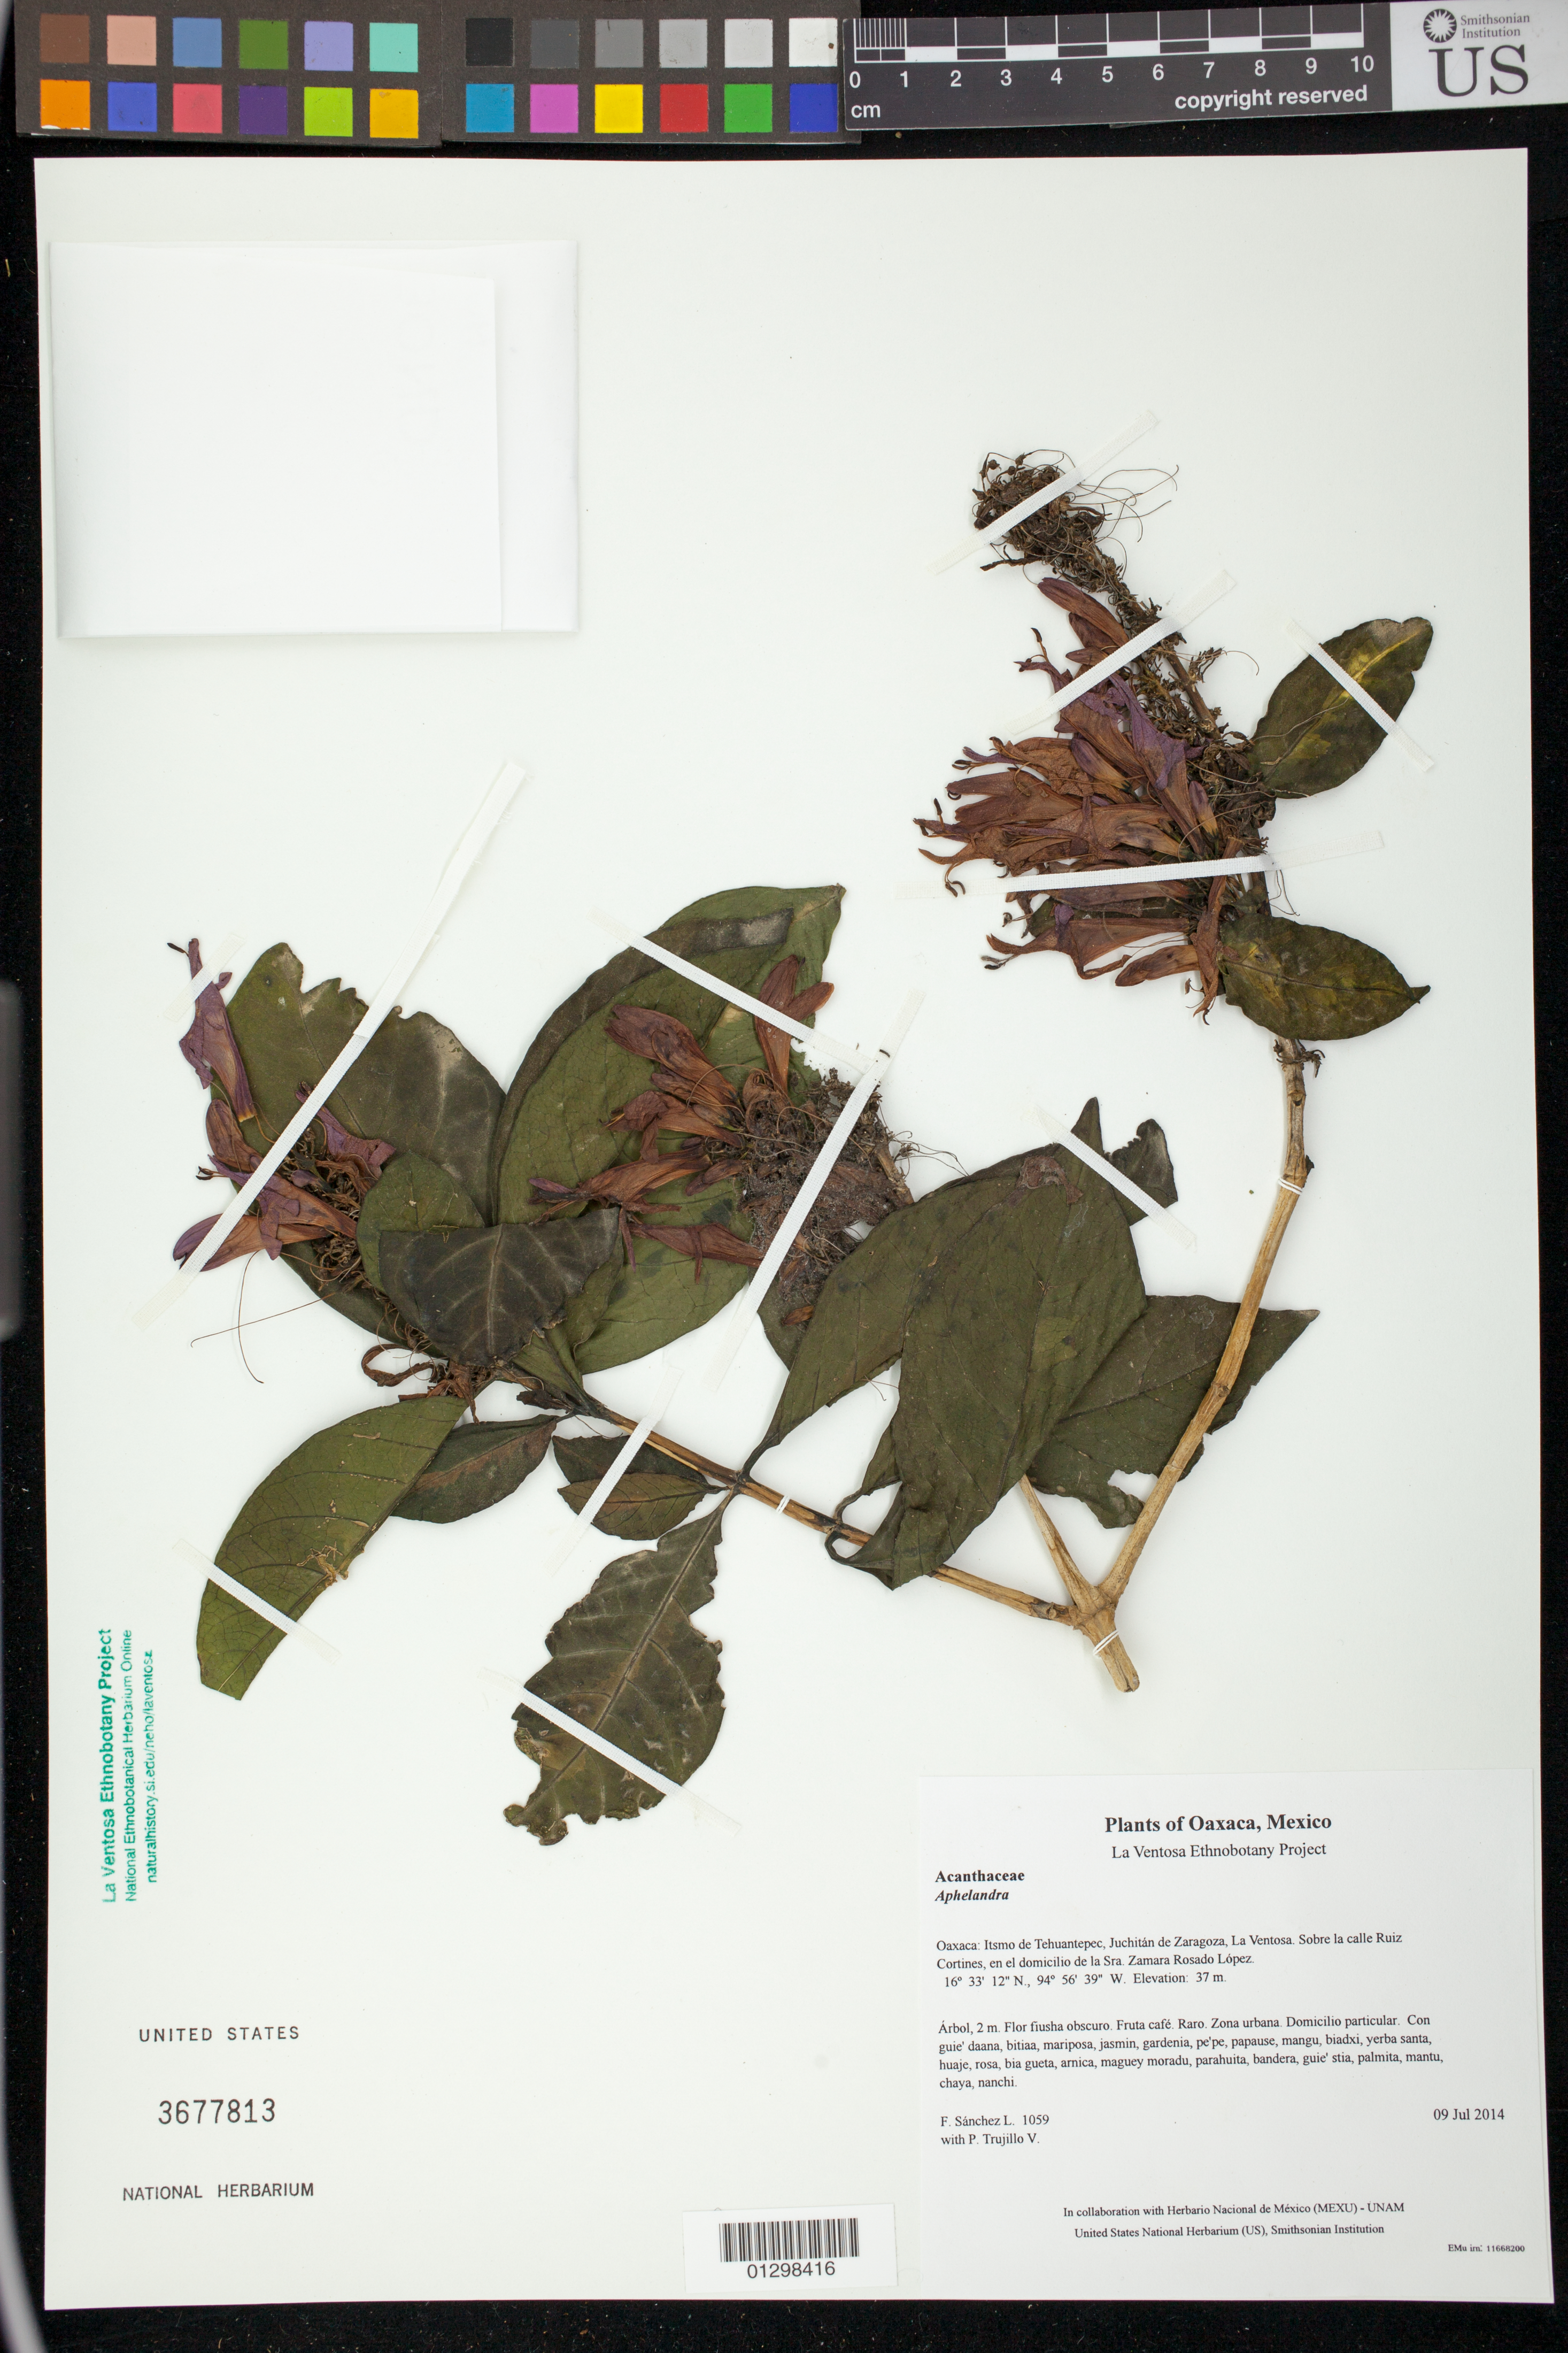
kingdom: Plantae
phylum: Tracheophyta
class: Magnoliopsida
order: Lamiales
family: Acanthaceae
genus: Graptophyllum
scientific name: Graptophyllum pictum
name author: (L.) Griff.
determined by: Reyes García, A.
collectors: F. Sánchez L. & P. Trujillo V.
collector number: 1059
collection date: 2014-07-09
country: Mexico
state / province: Oaxaca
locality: Itsmo de Tehuantepec, Juchitán de Zaragoza, La Ventosa. Sobre la calle Ruiz Cortines, en el domicilio de la Sra. Zamara Rosado López.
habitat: Zona urbana. Domicilio particular.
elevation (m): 37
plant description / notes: MEXU, SERO, US; Yaga. 2 m. Guie' fiusha nacahui. Cuaananaxhi namuu. Nadxunu'.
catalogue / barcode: US 3677813